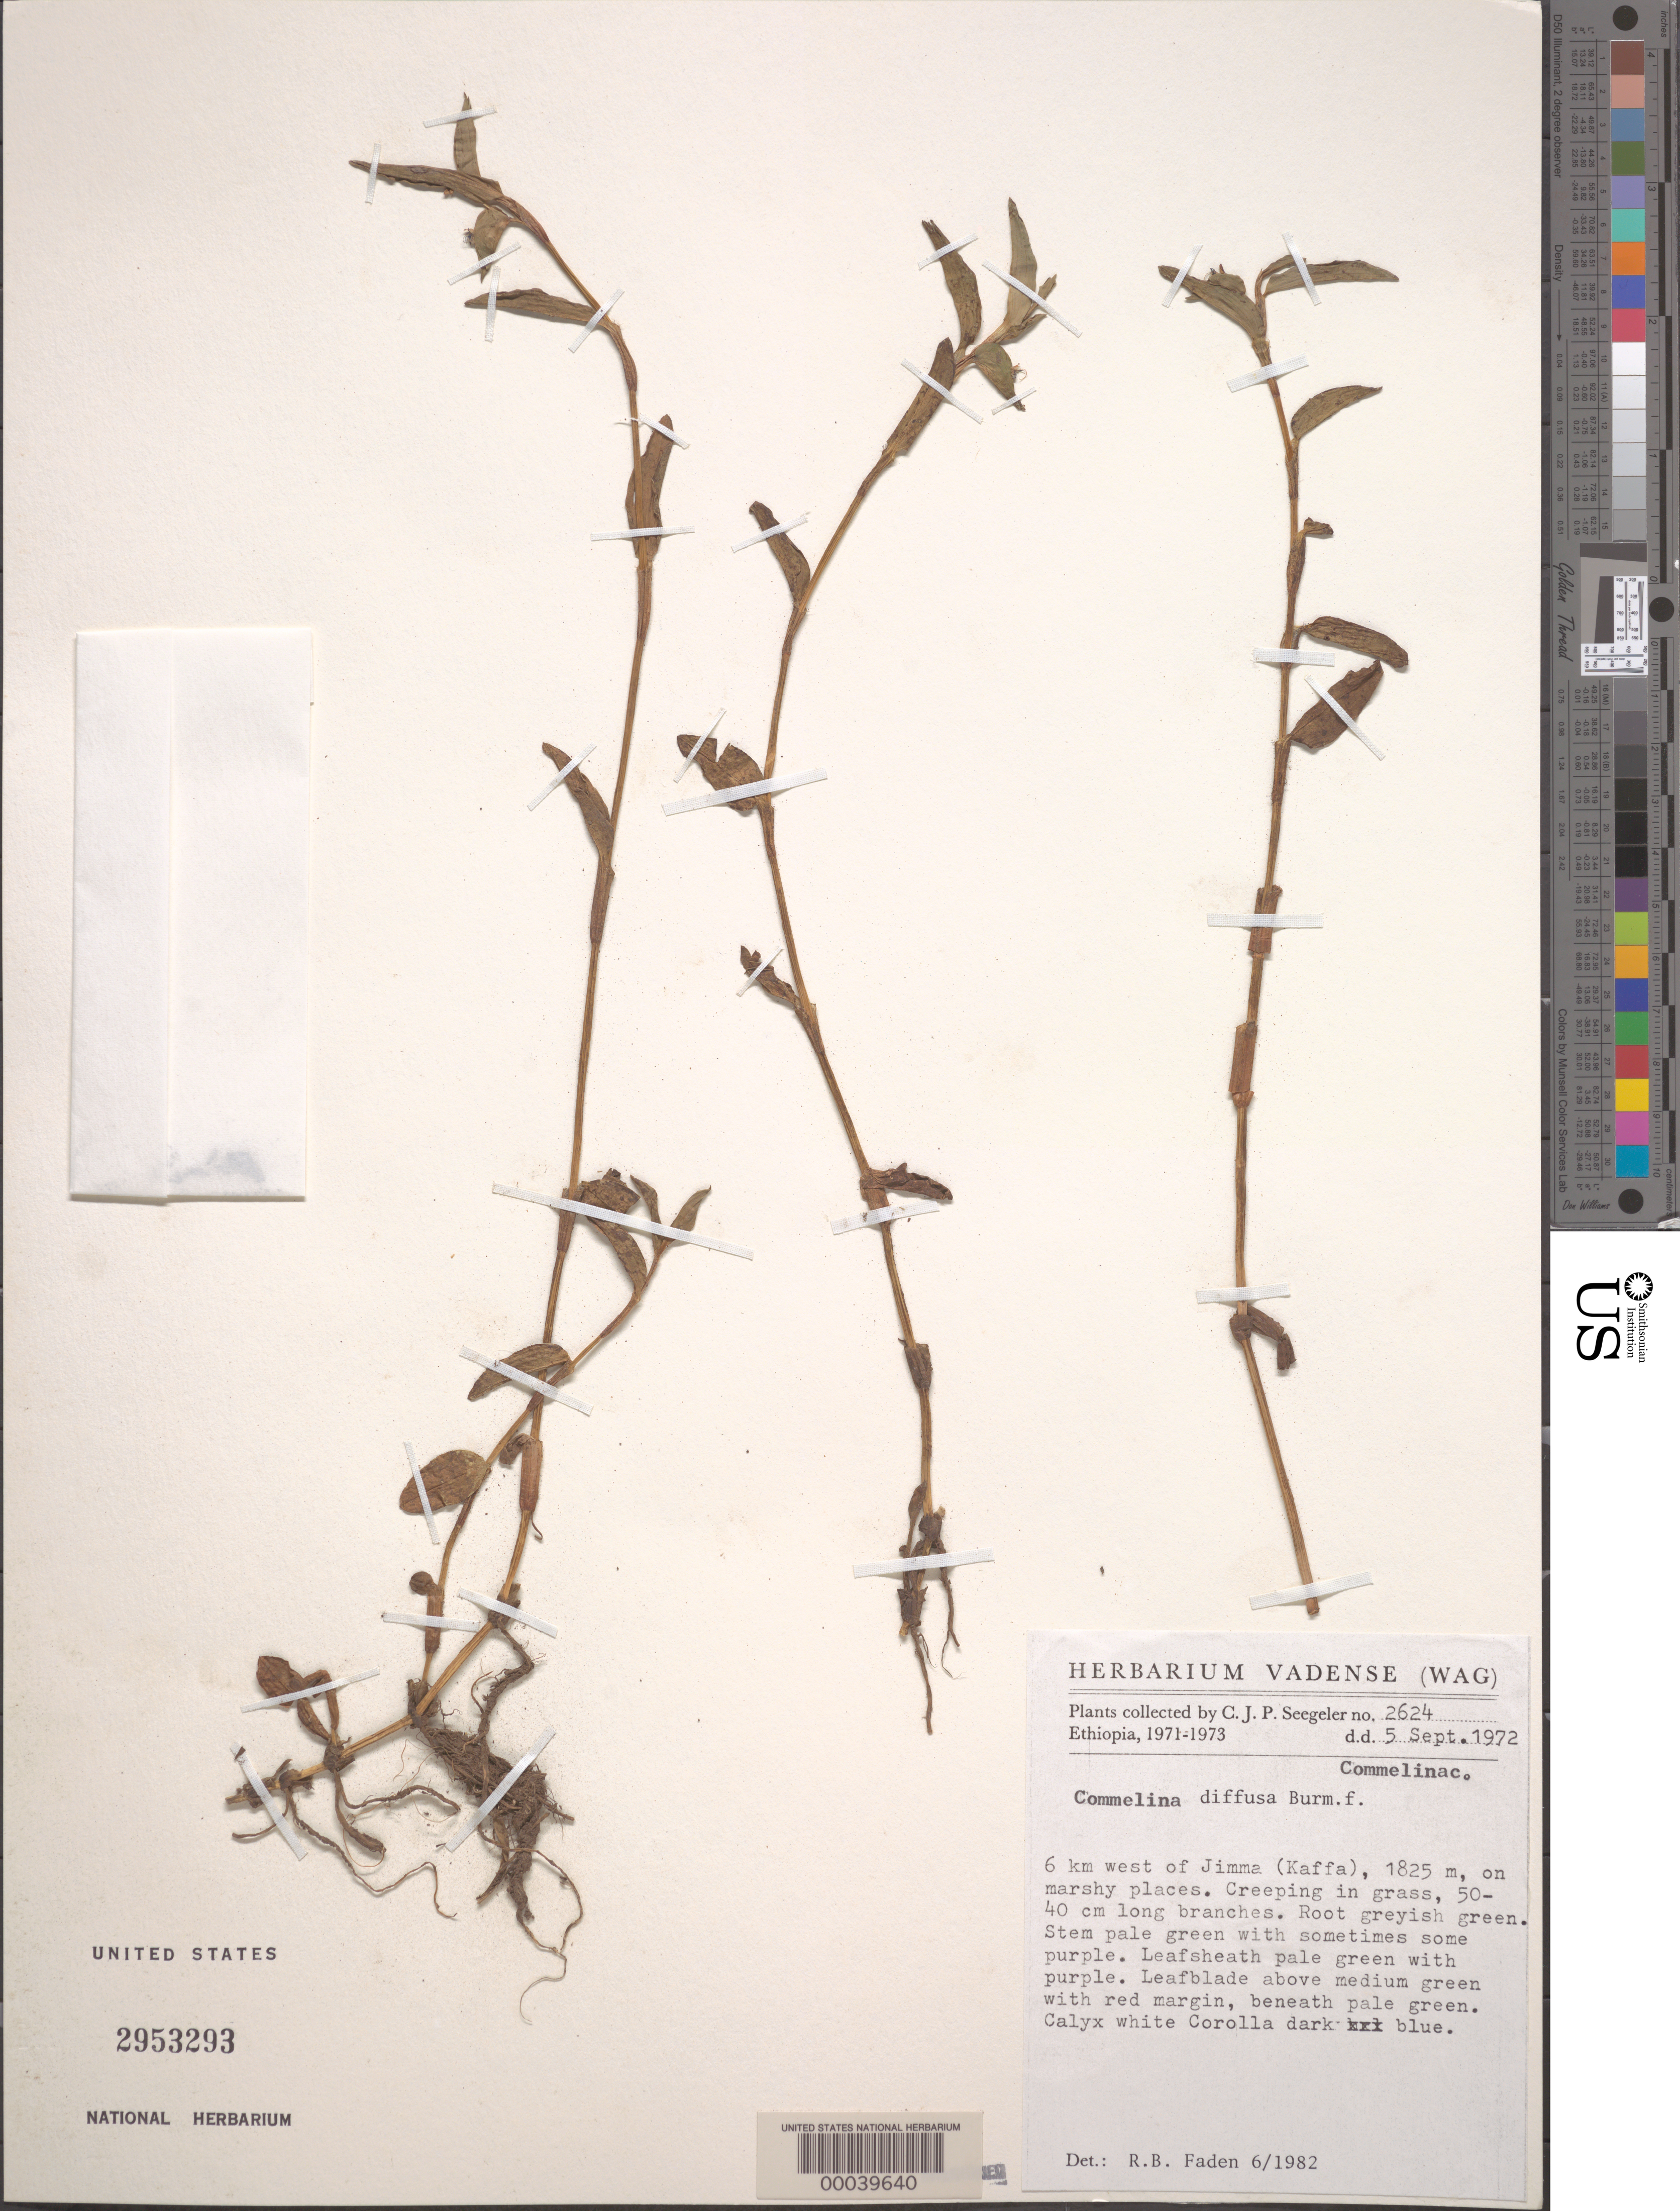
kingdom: Plantae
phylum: Tracheophyta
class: Liliopsida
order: Commelinales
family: Commelinaceae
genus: Commelina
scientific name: Commelina diffusa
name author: Burm. f.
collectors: C. Seegeler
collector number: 2624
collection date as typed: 05 Sep 1972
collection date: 1972-09-05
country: Ethiopia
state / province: South West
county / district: Keffa (?)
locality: W of jimma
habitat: Marshy areas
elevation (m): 1825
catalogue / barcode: US 2953293